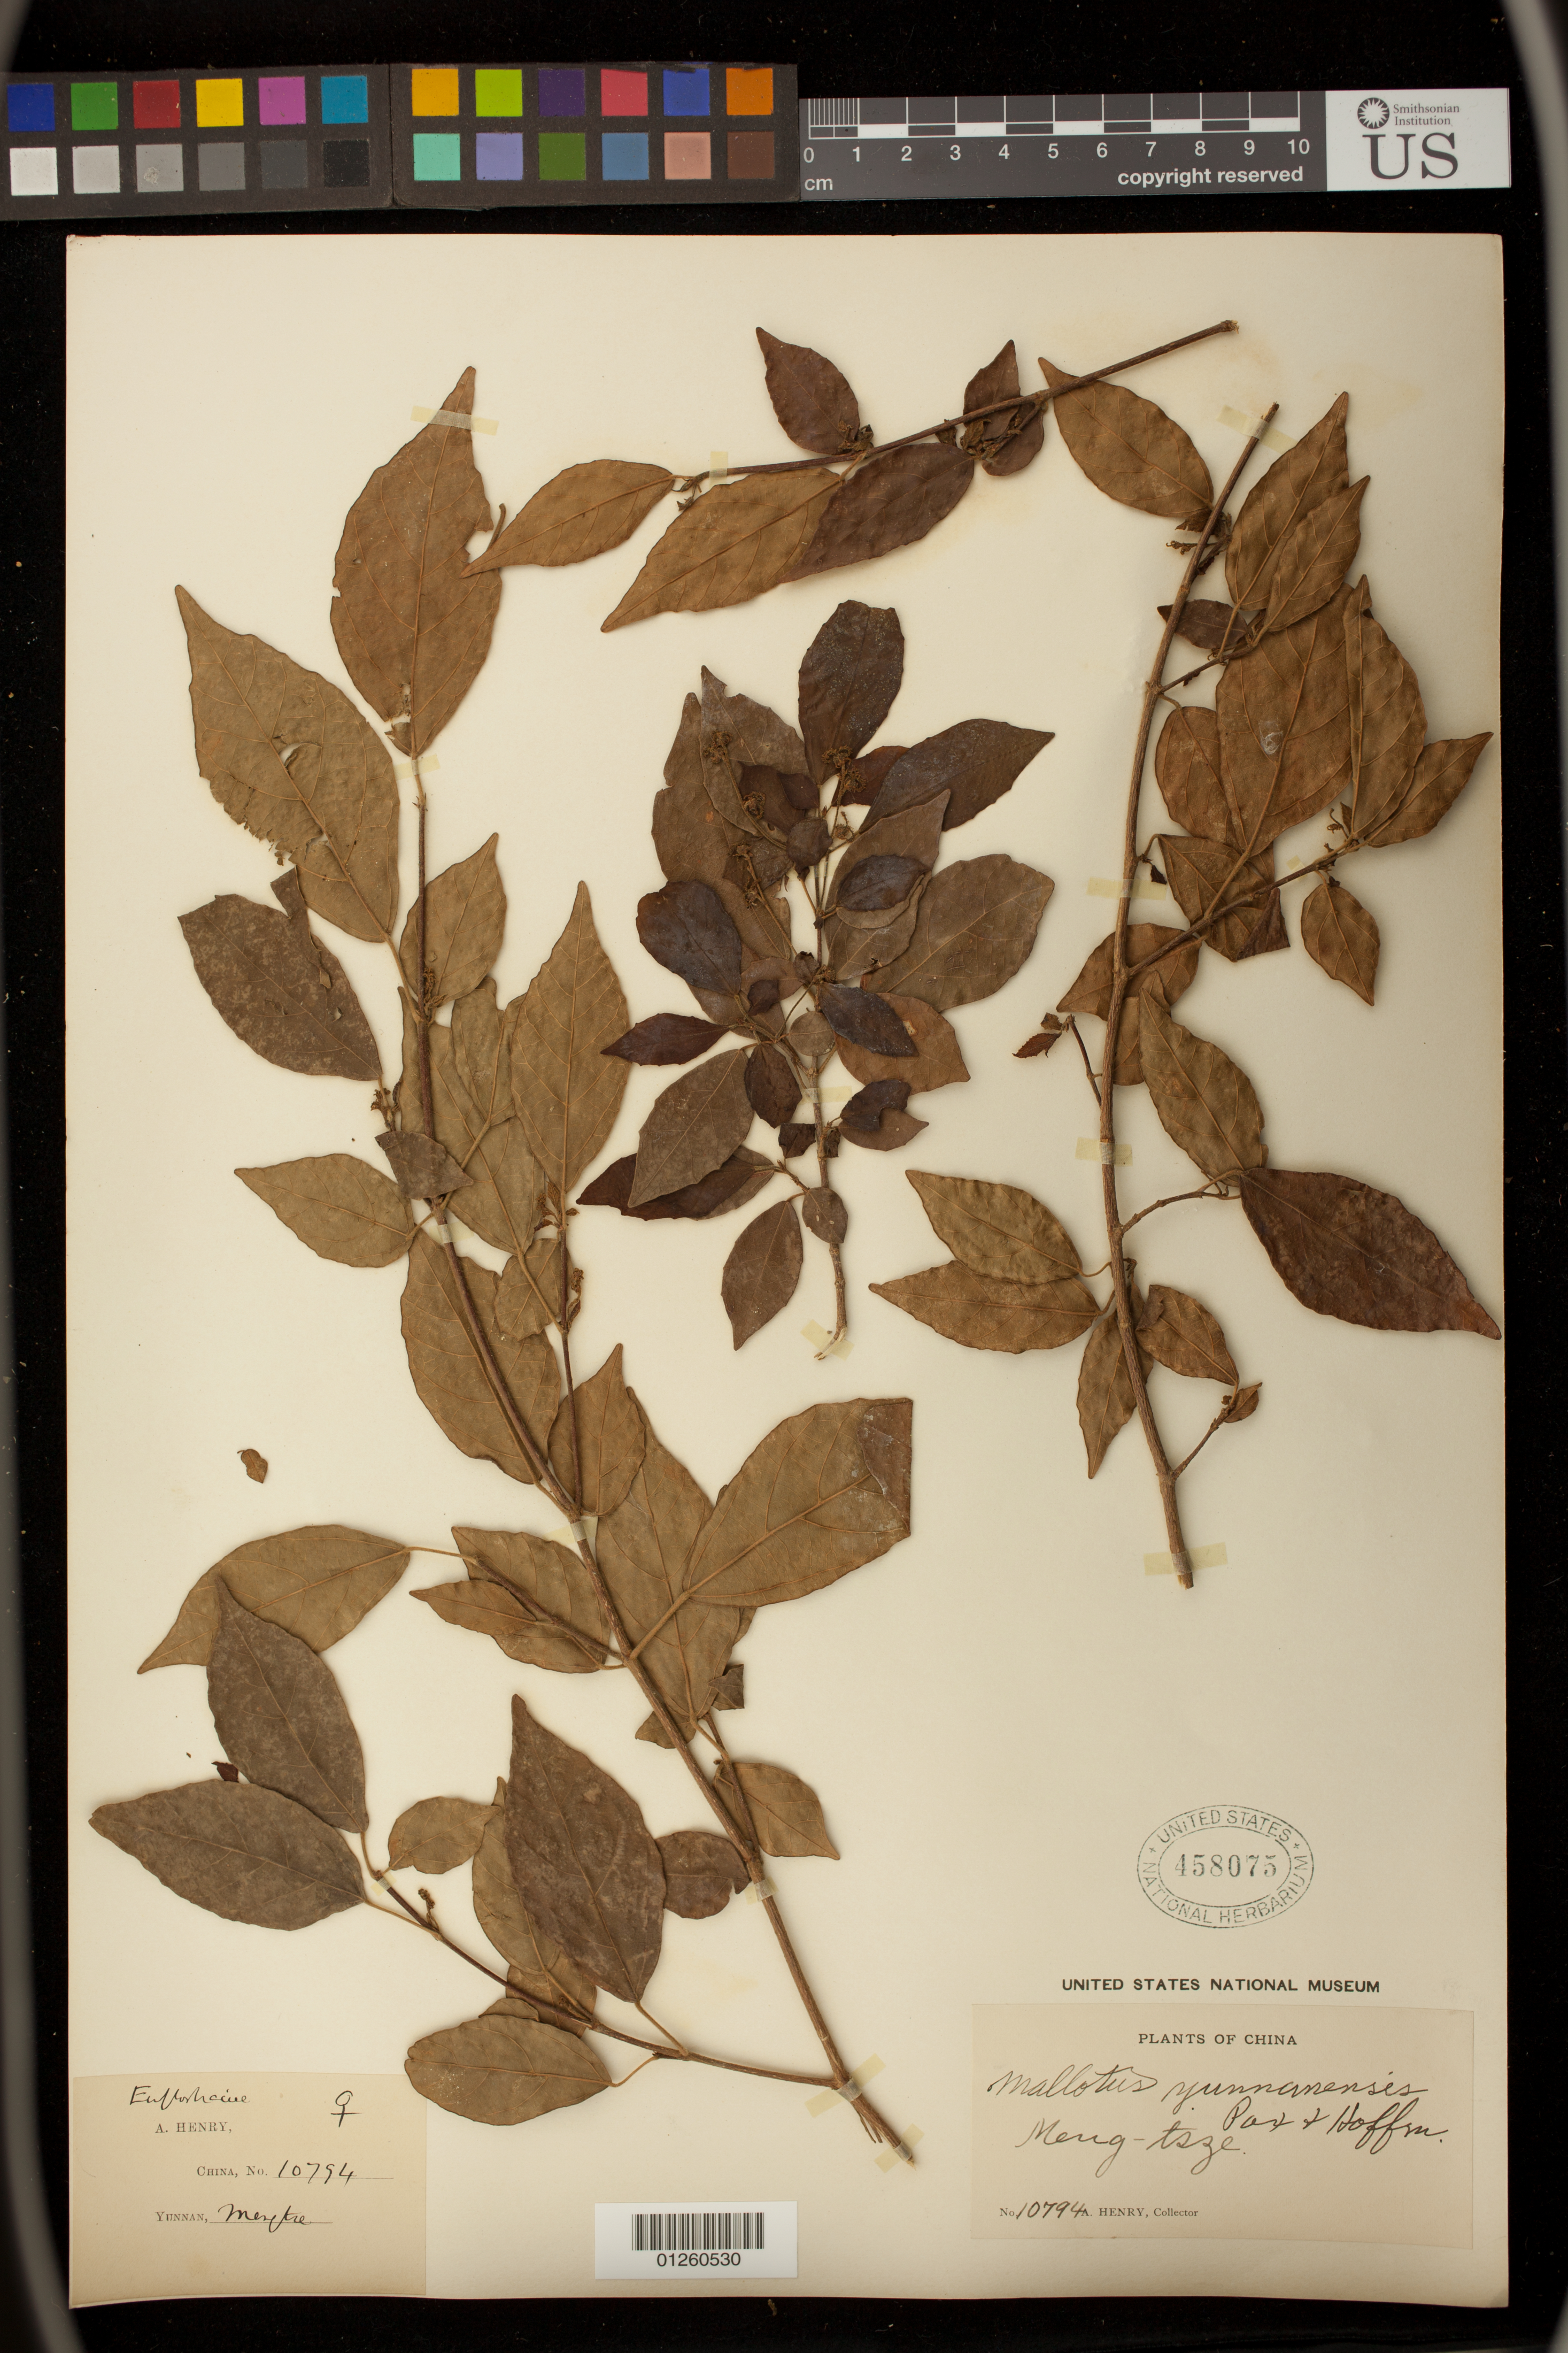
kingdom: Plantae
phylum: Tracheophyta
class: Magnoliopsida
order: Malpighiales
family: Euphorbiaceae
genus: Mallotus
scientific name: Mallotus yunnanensis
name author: Pax & K. Hoffm.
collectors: A. Henry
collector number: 10794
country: China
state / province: Yunnan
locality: Wenlan [[Mengtsz]]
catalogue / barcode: US 458075